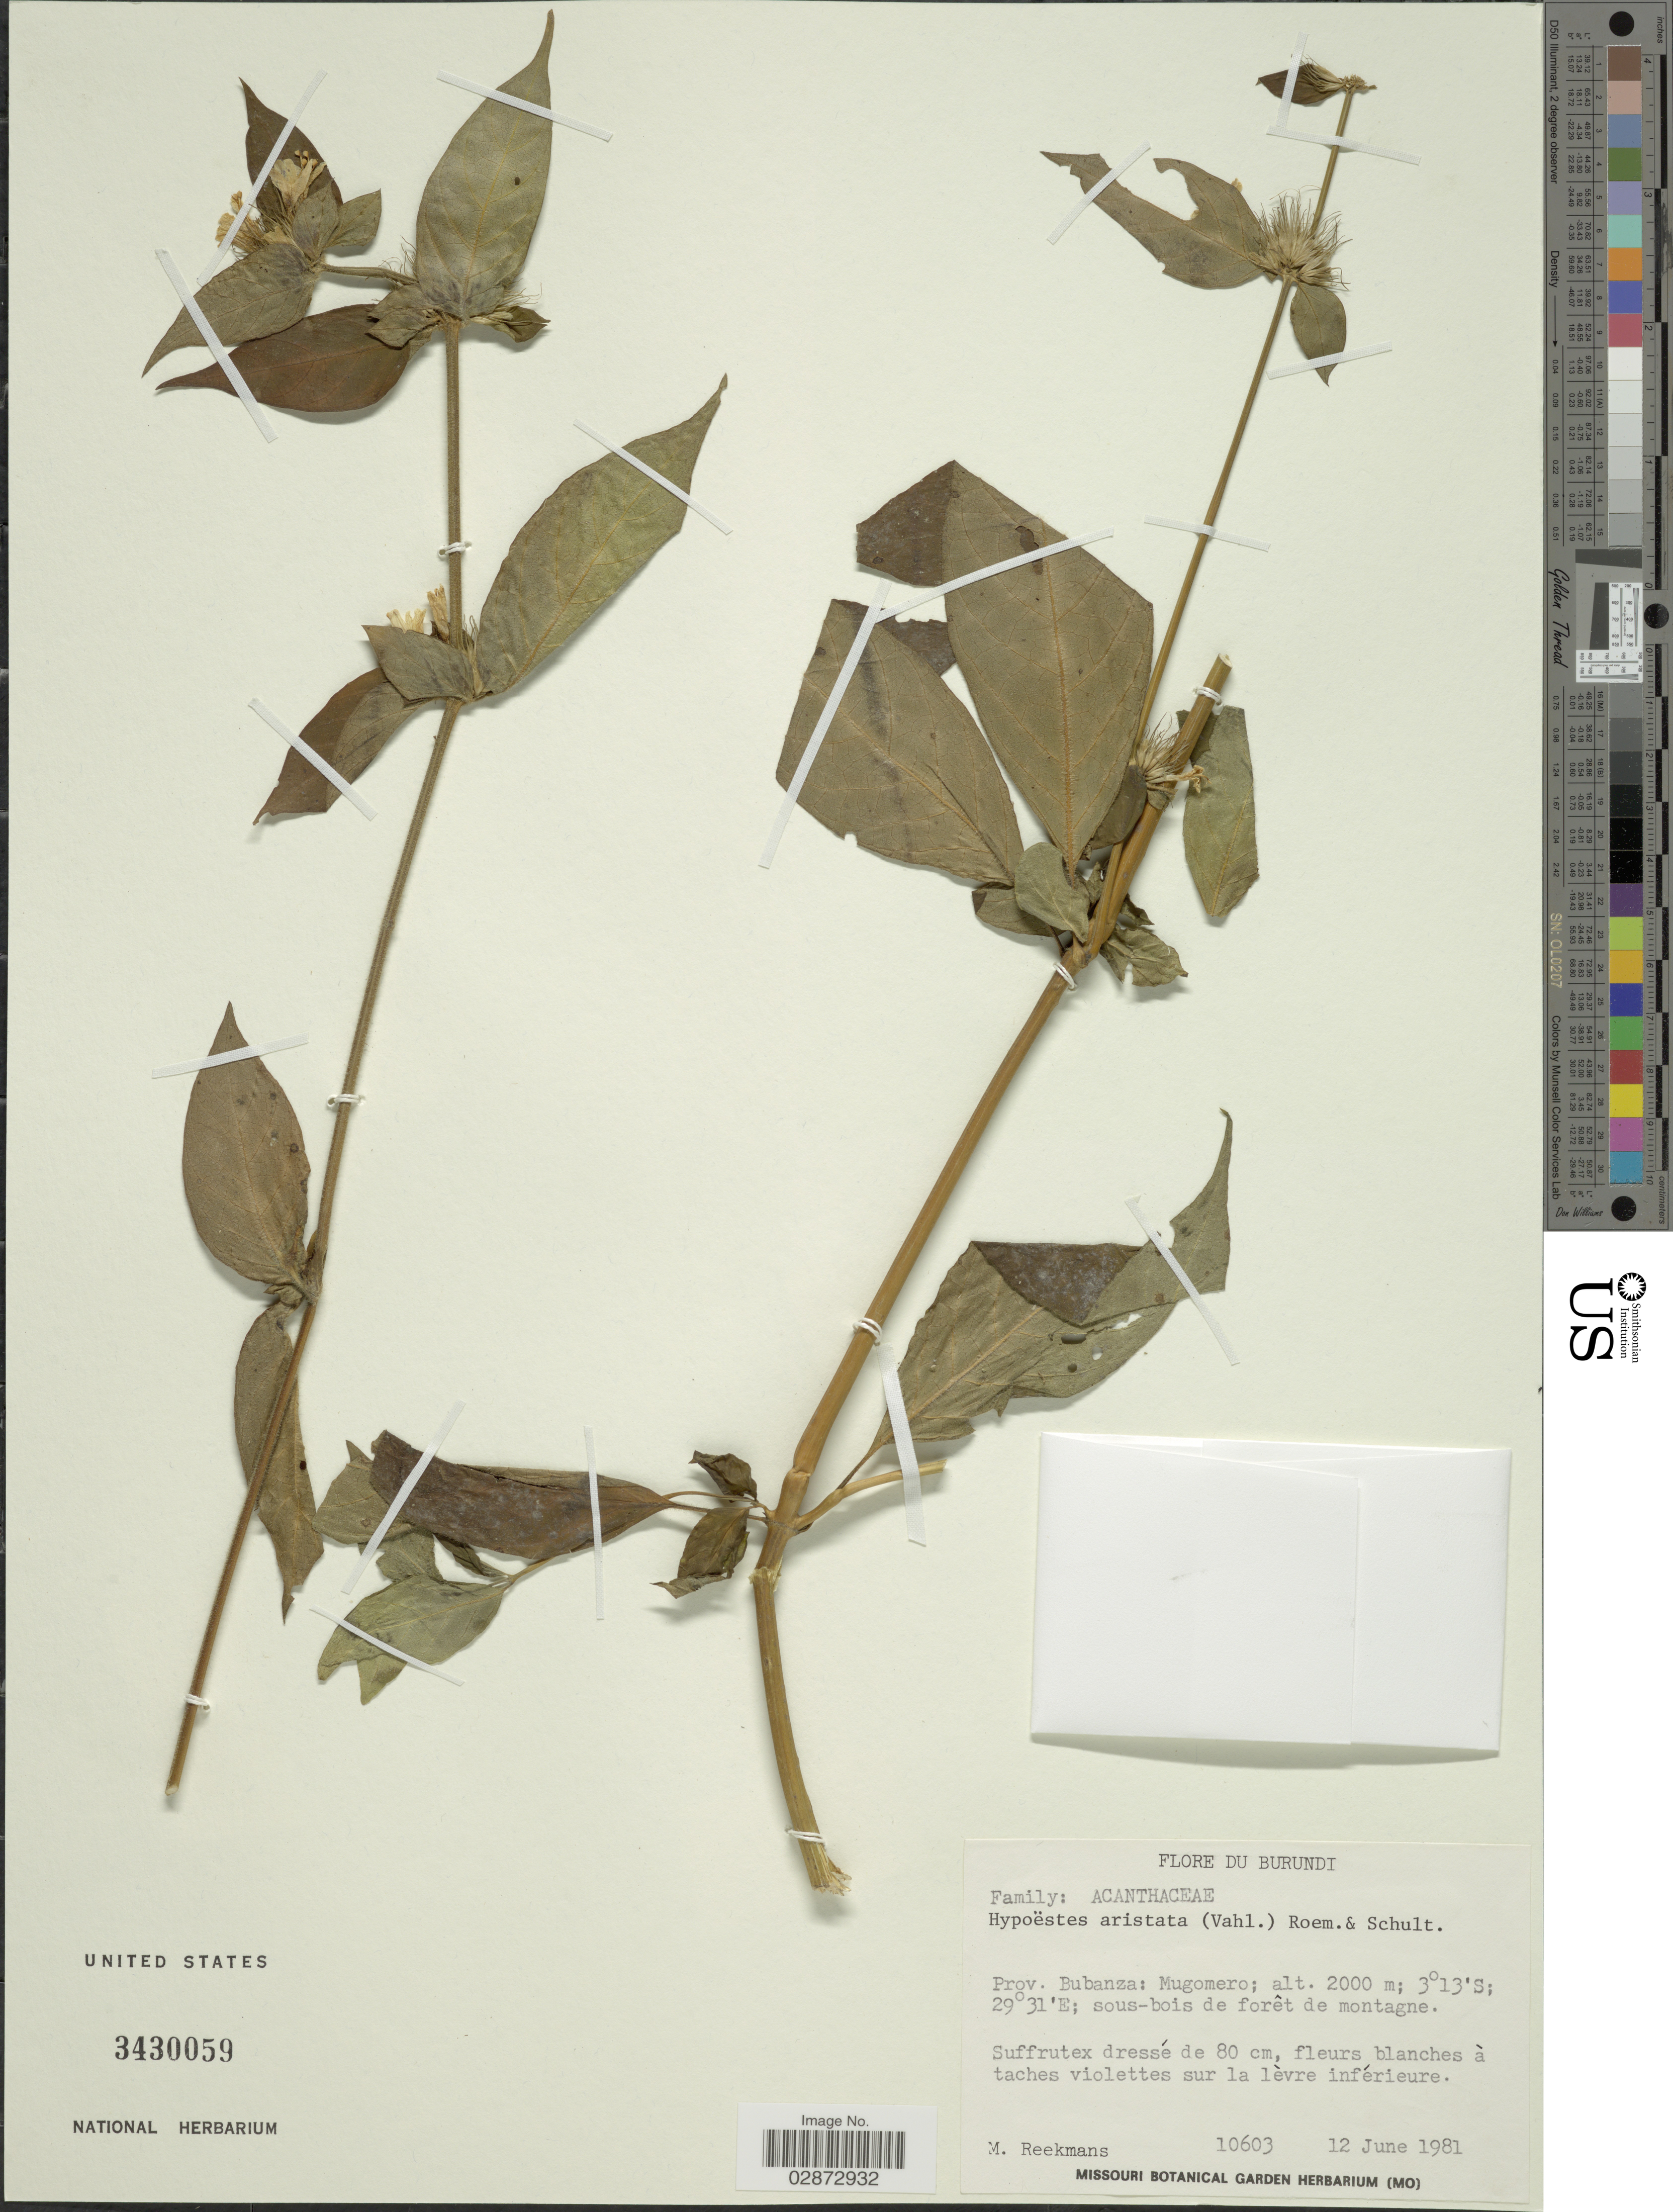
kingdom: Plantae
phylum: Tracheophyta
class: Magnoliopsida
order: Lamiales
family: Acanthaceae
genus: Hypoestes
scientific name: Hypoestes aristata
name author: (Vahl) Sol. ex Roem. & Schult.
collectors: M. Reekmans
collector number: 10603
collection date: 1981-06-12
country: Burundi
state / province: Bubanza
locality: Mugomero.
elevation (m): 2000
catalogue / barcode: US 3430059